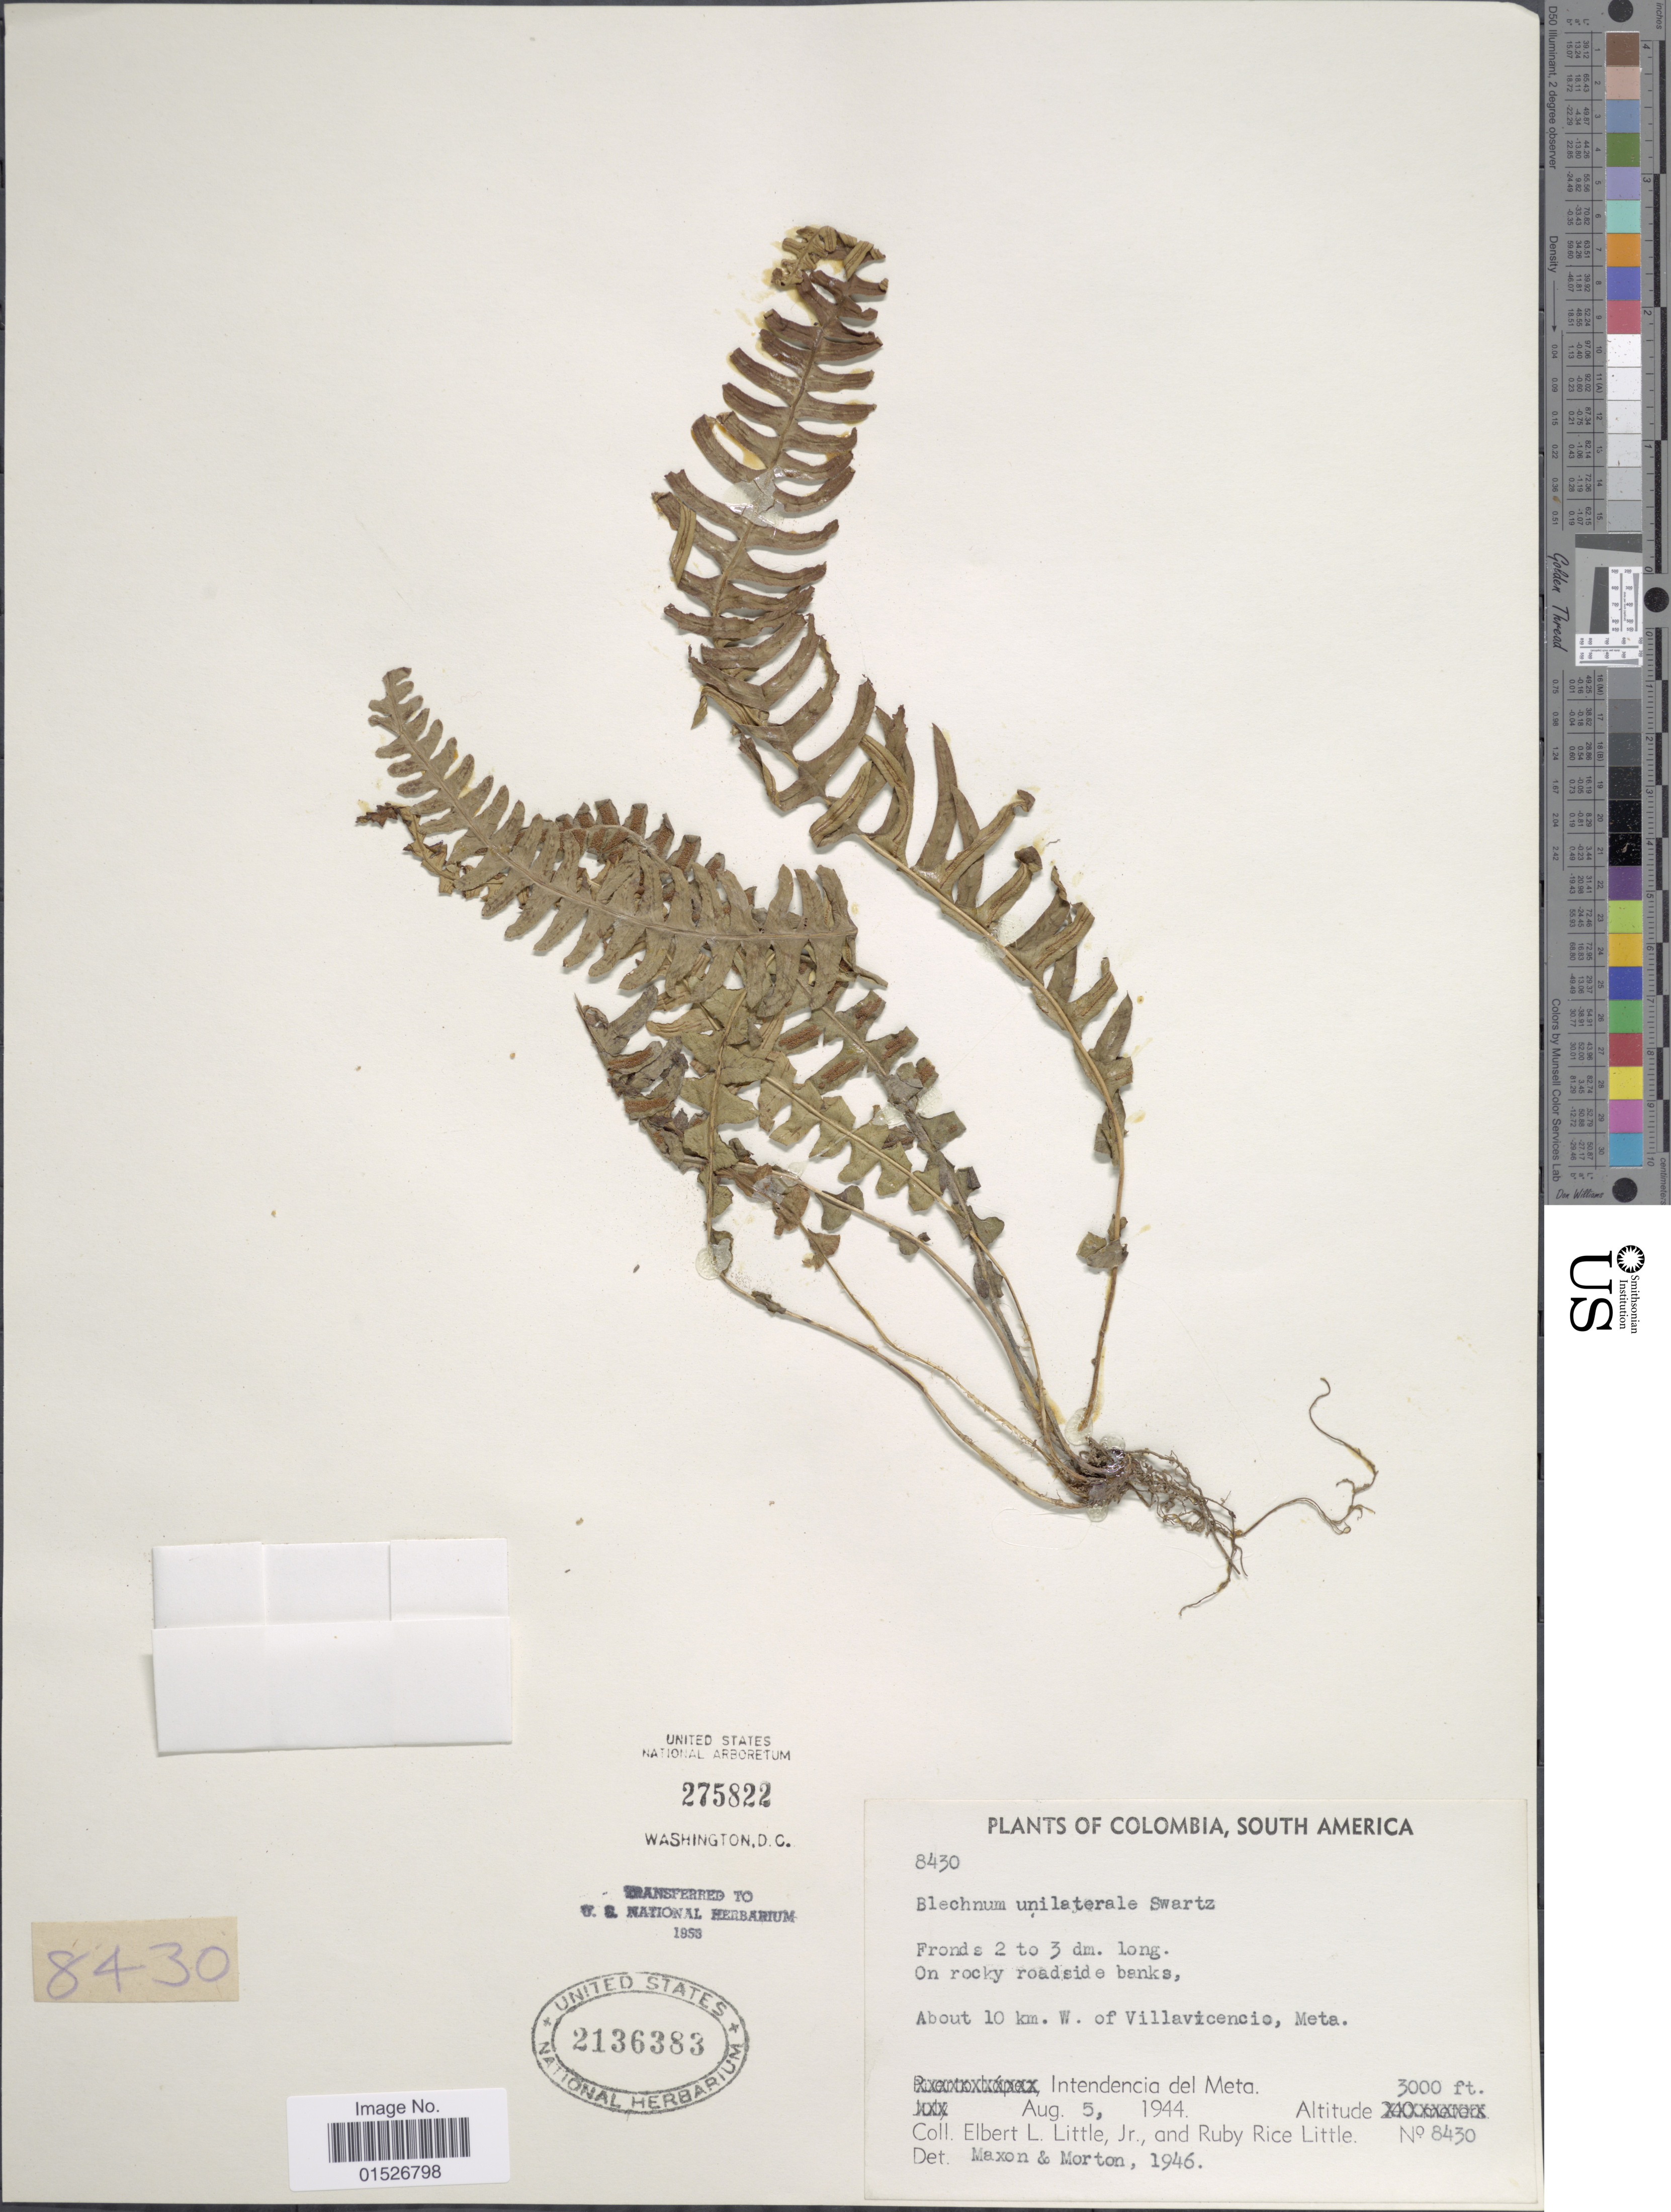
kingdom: Plantae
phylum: Tracheophyta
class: Polypodiopsida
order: Polypodiales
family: Blechnaceae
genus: Blechnum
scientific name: Blechnum polypodioides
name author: Raddi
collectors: E. L. Little & R. R. Little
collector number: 8430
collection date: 1944-08-05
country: Colombia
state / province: Meta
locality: About 10 km. W. of Villavicencio, Meta.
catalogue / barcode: US 2136383